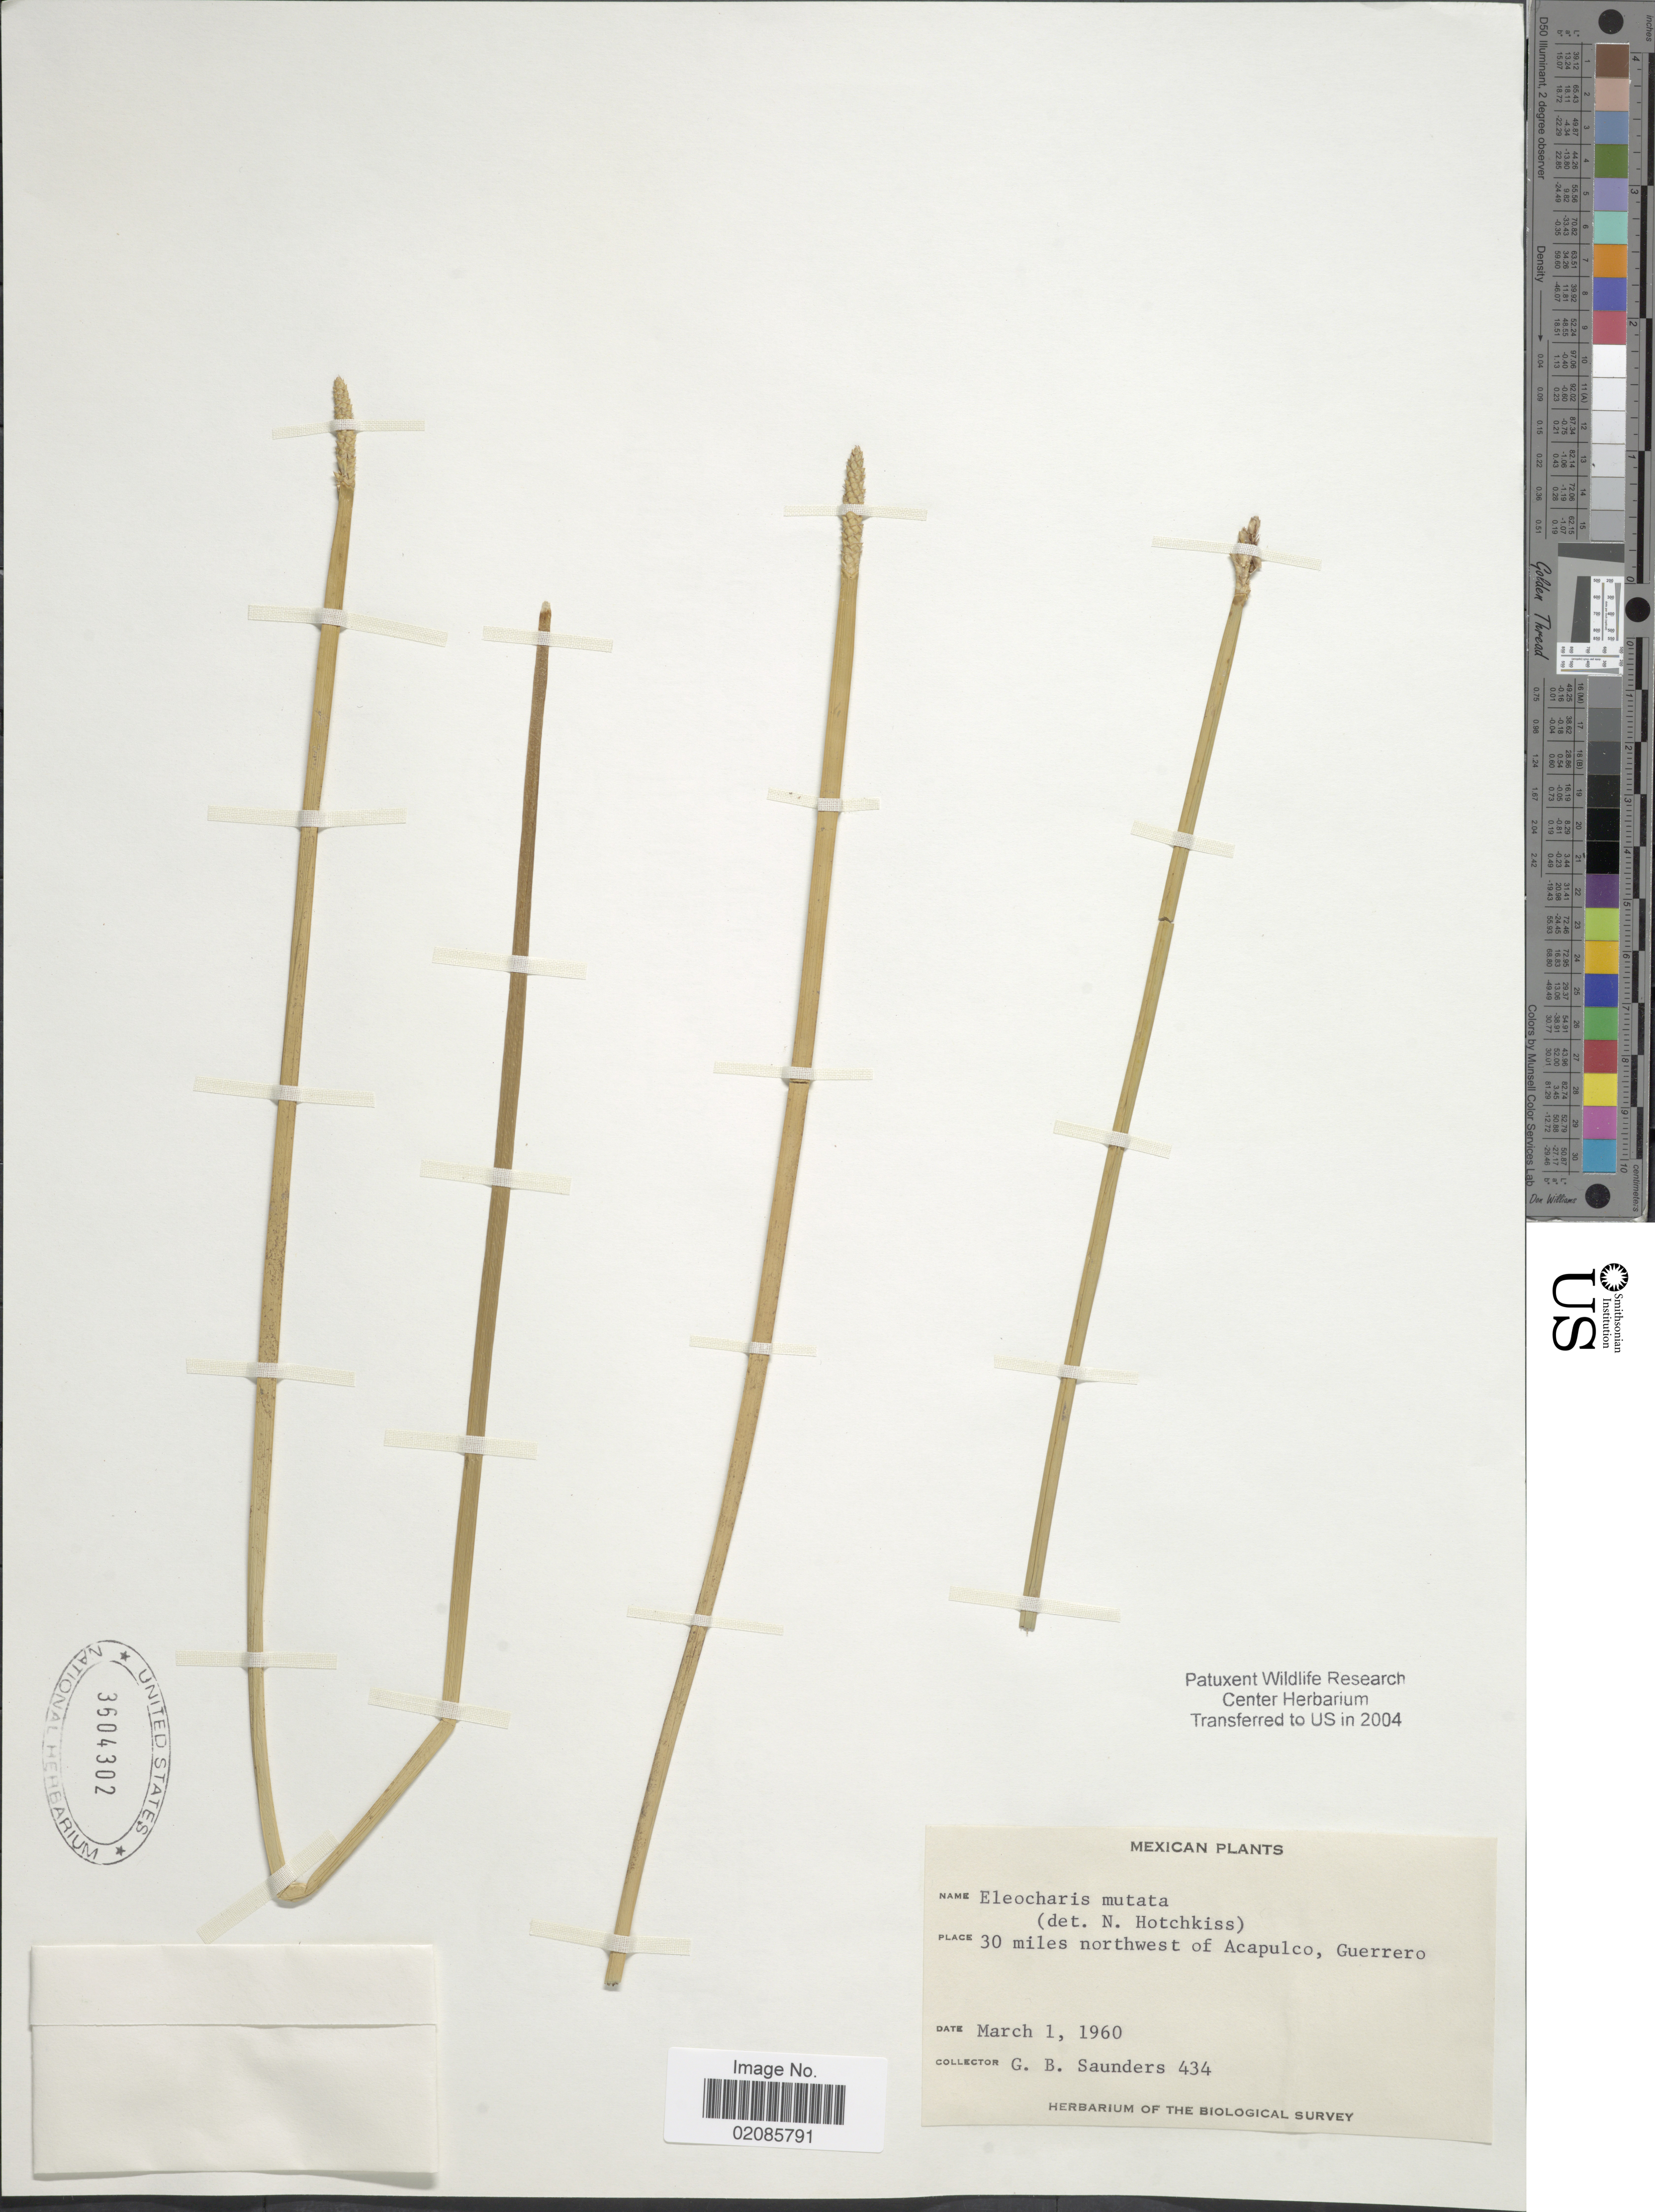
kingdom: Plantae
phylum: Tracheophyta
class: Liliopsida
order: Poales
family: Cyperaceae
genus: Eleocharis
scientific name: Eleocharis mutata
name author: (L.) Roem. & Schult.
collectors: G. B. Saunders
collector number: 434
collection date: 1960-03-01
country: Mexico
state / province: Guerrero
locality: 30 miles northwest of Acapulco, Guerrero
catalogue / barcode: US 3604302